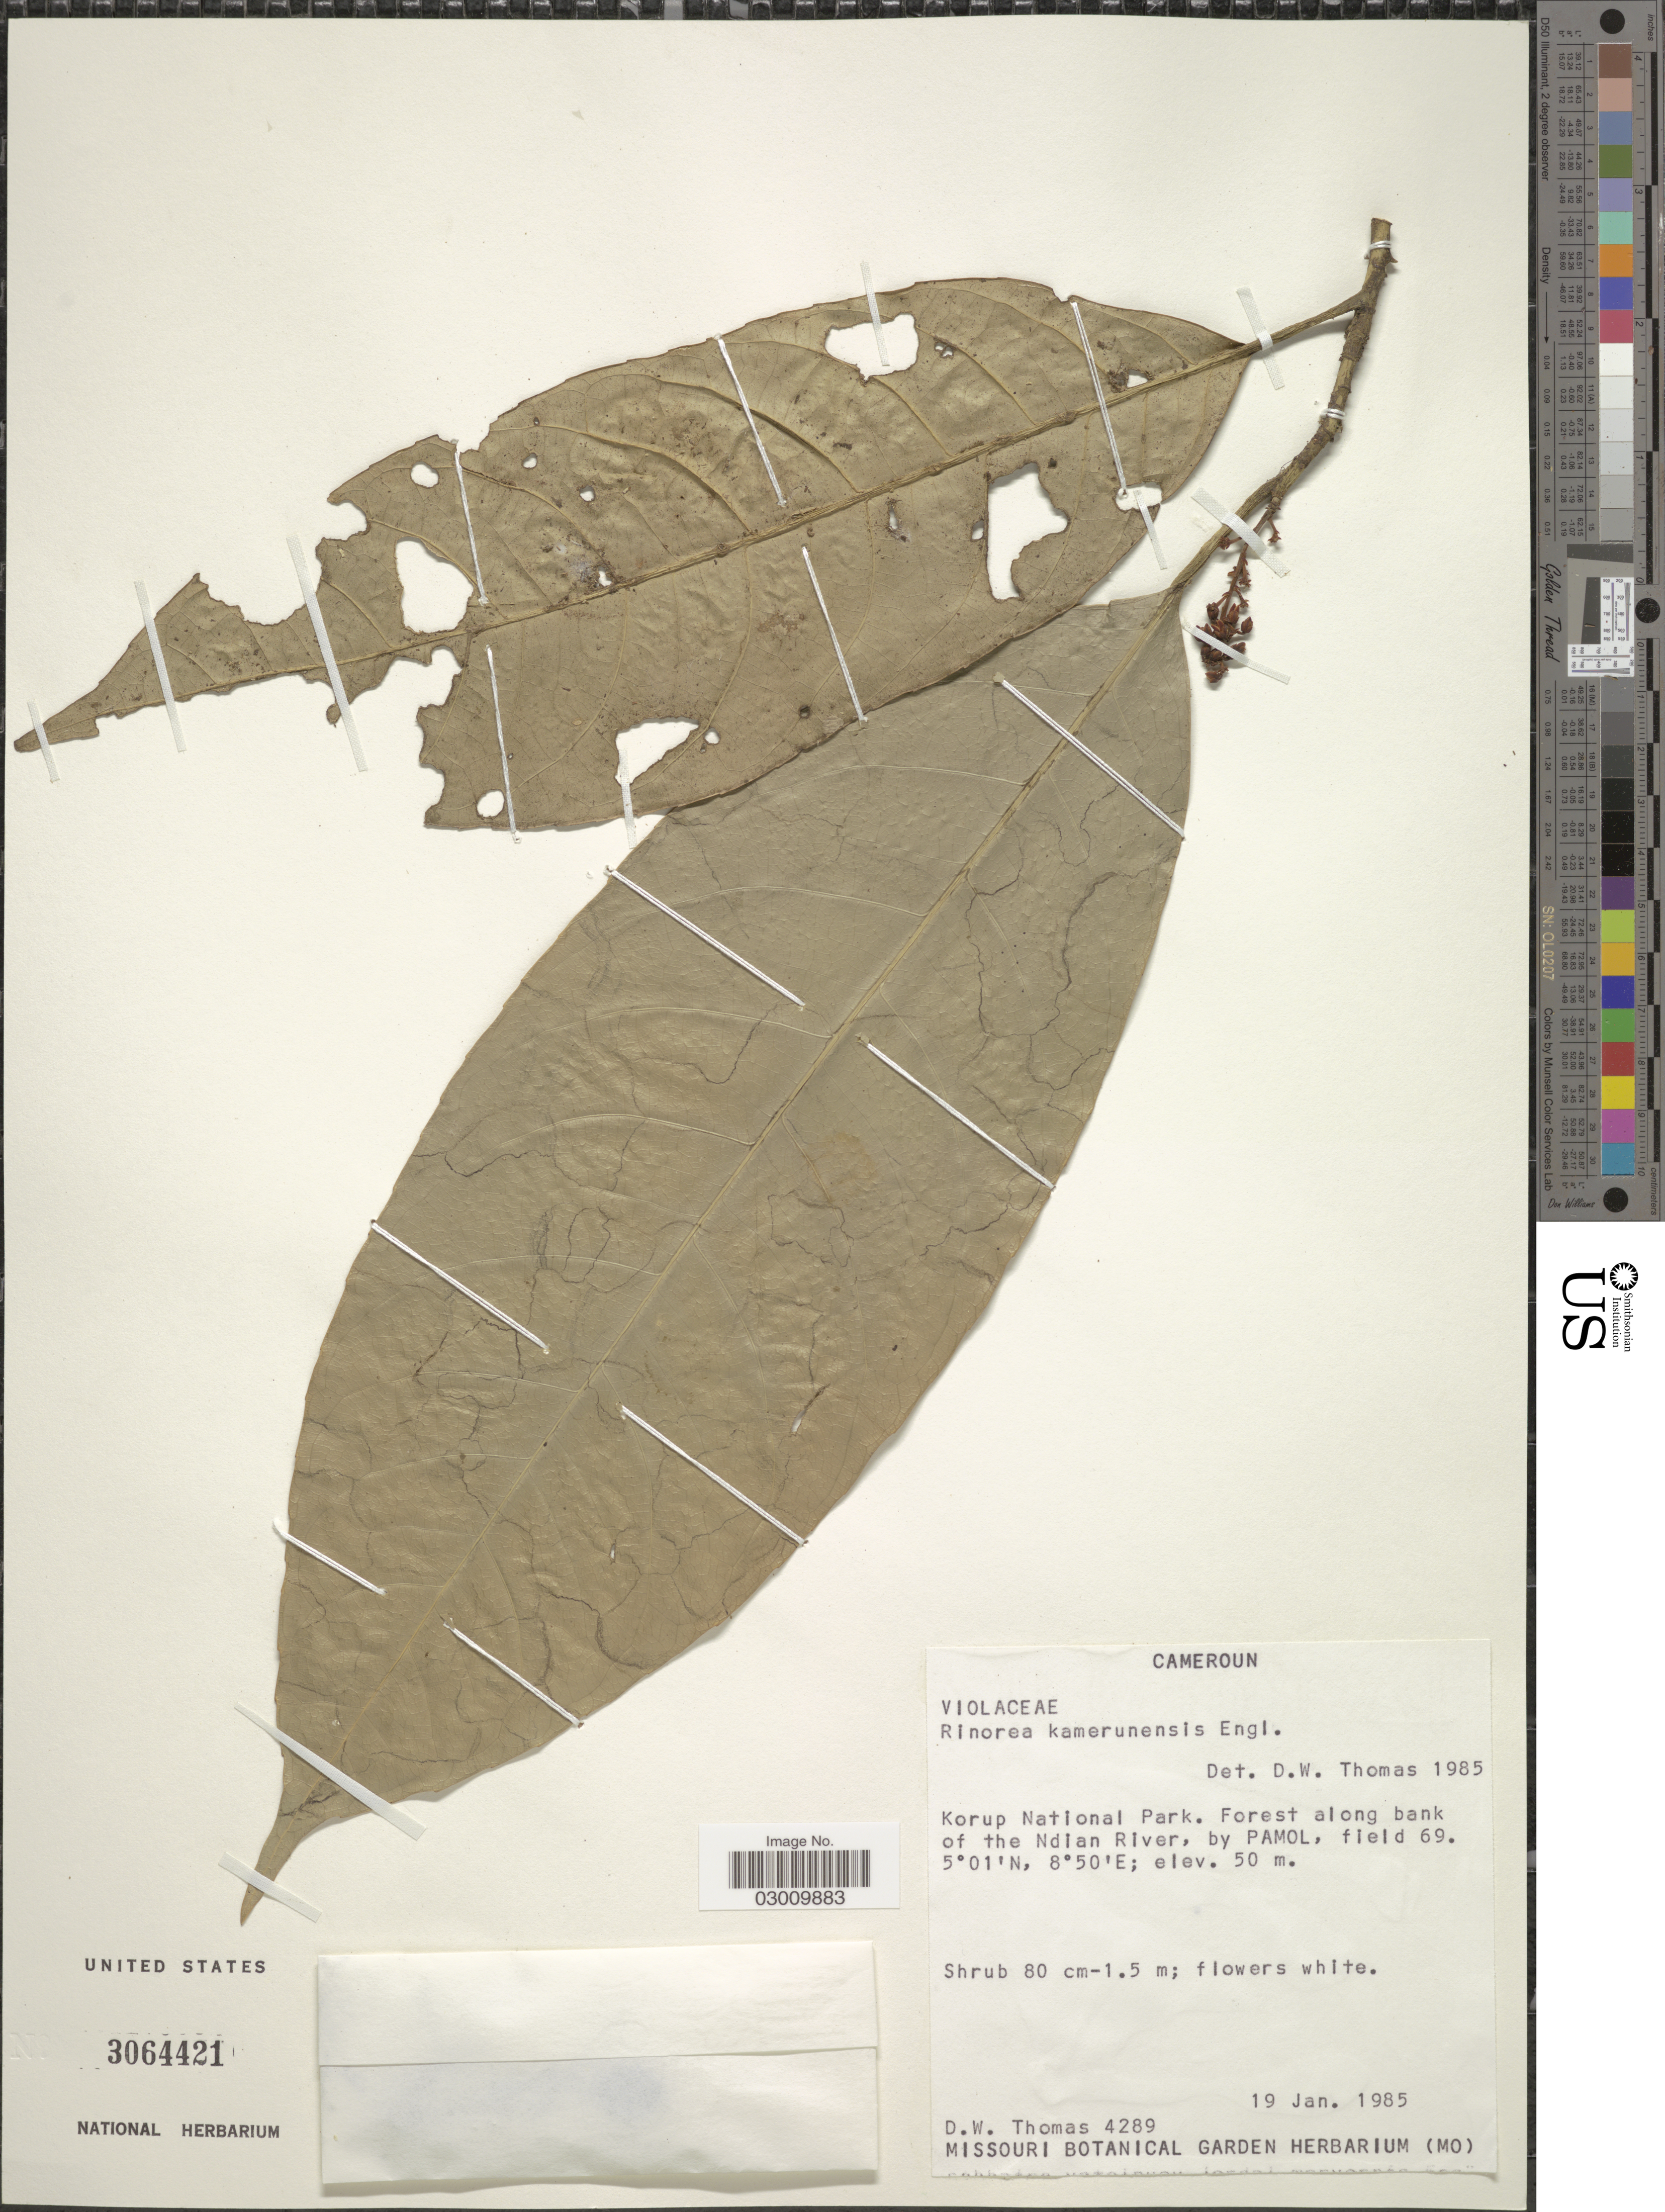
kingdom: Plantae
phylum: Tracheophyta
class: Magnoliopsida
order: Malpighiales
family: Violaceae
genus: Rinorea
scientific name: Rinorea kamerunensis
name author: Engl.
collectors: D. W. Thomas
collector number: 4289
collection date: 1985-01-19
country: Cameroon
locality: Korup National Park. Forested along bank of the Ndian River, by PAMOL, field 69.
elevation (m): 50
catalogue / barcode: US 3064421